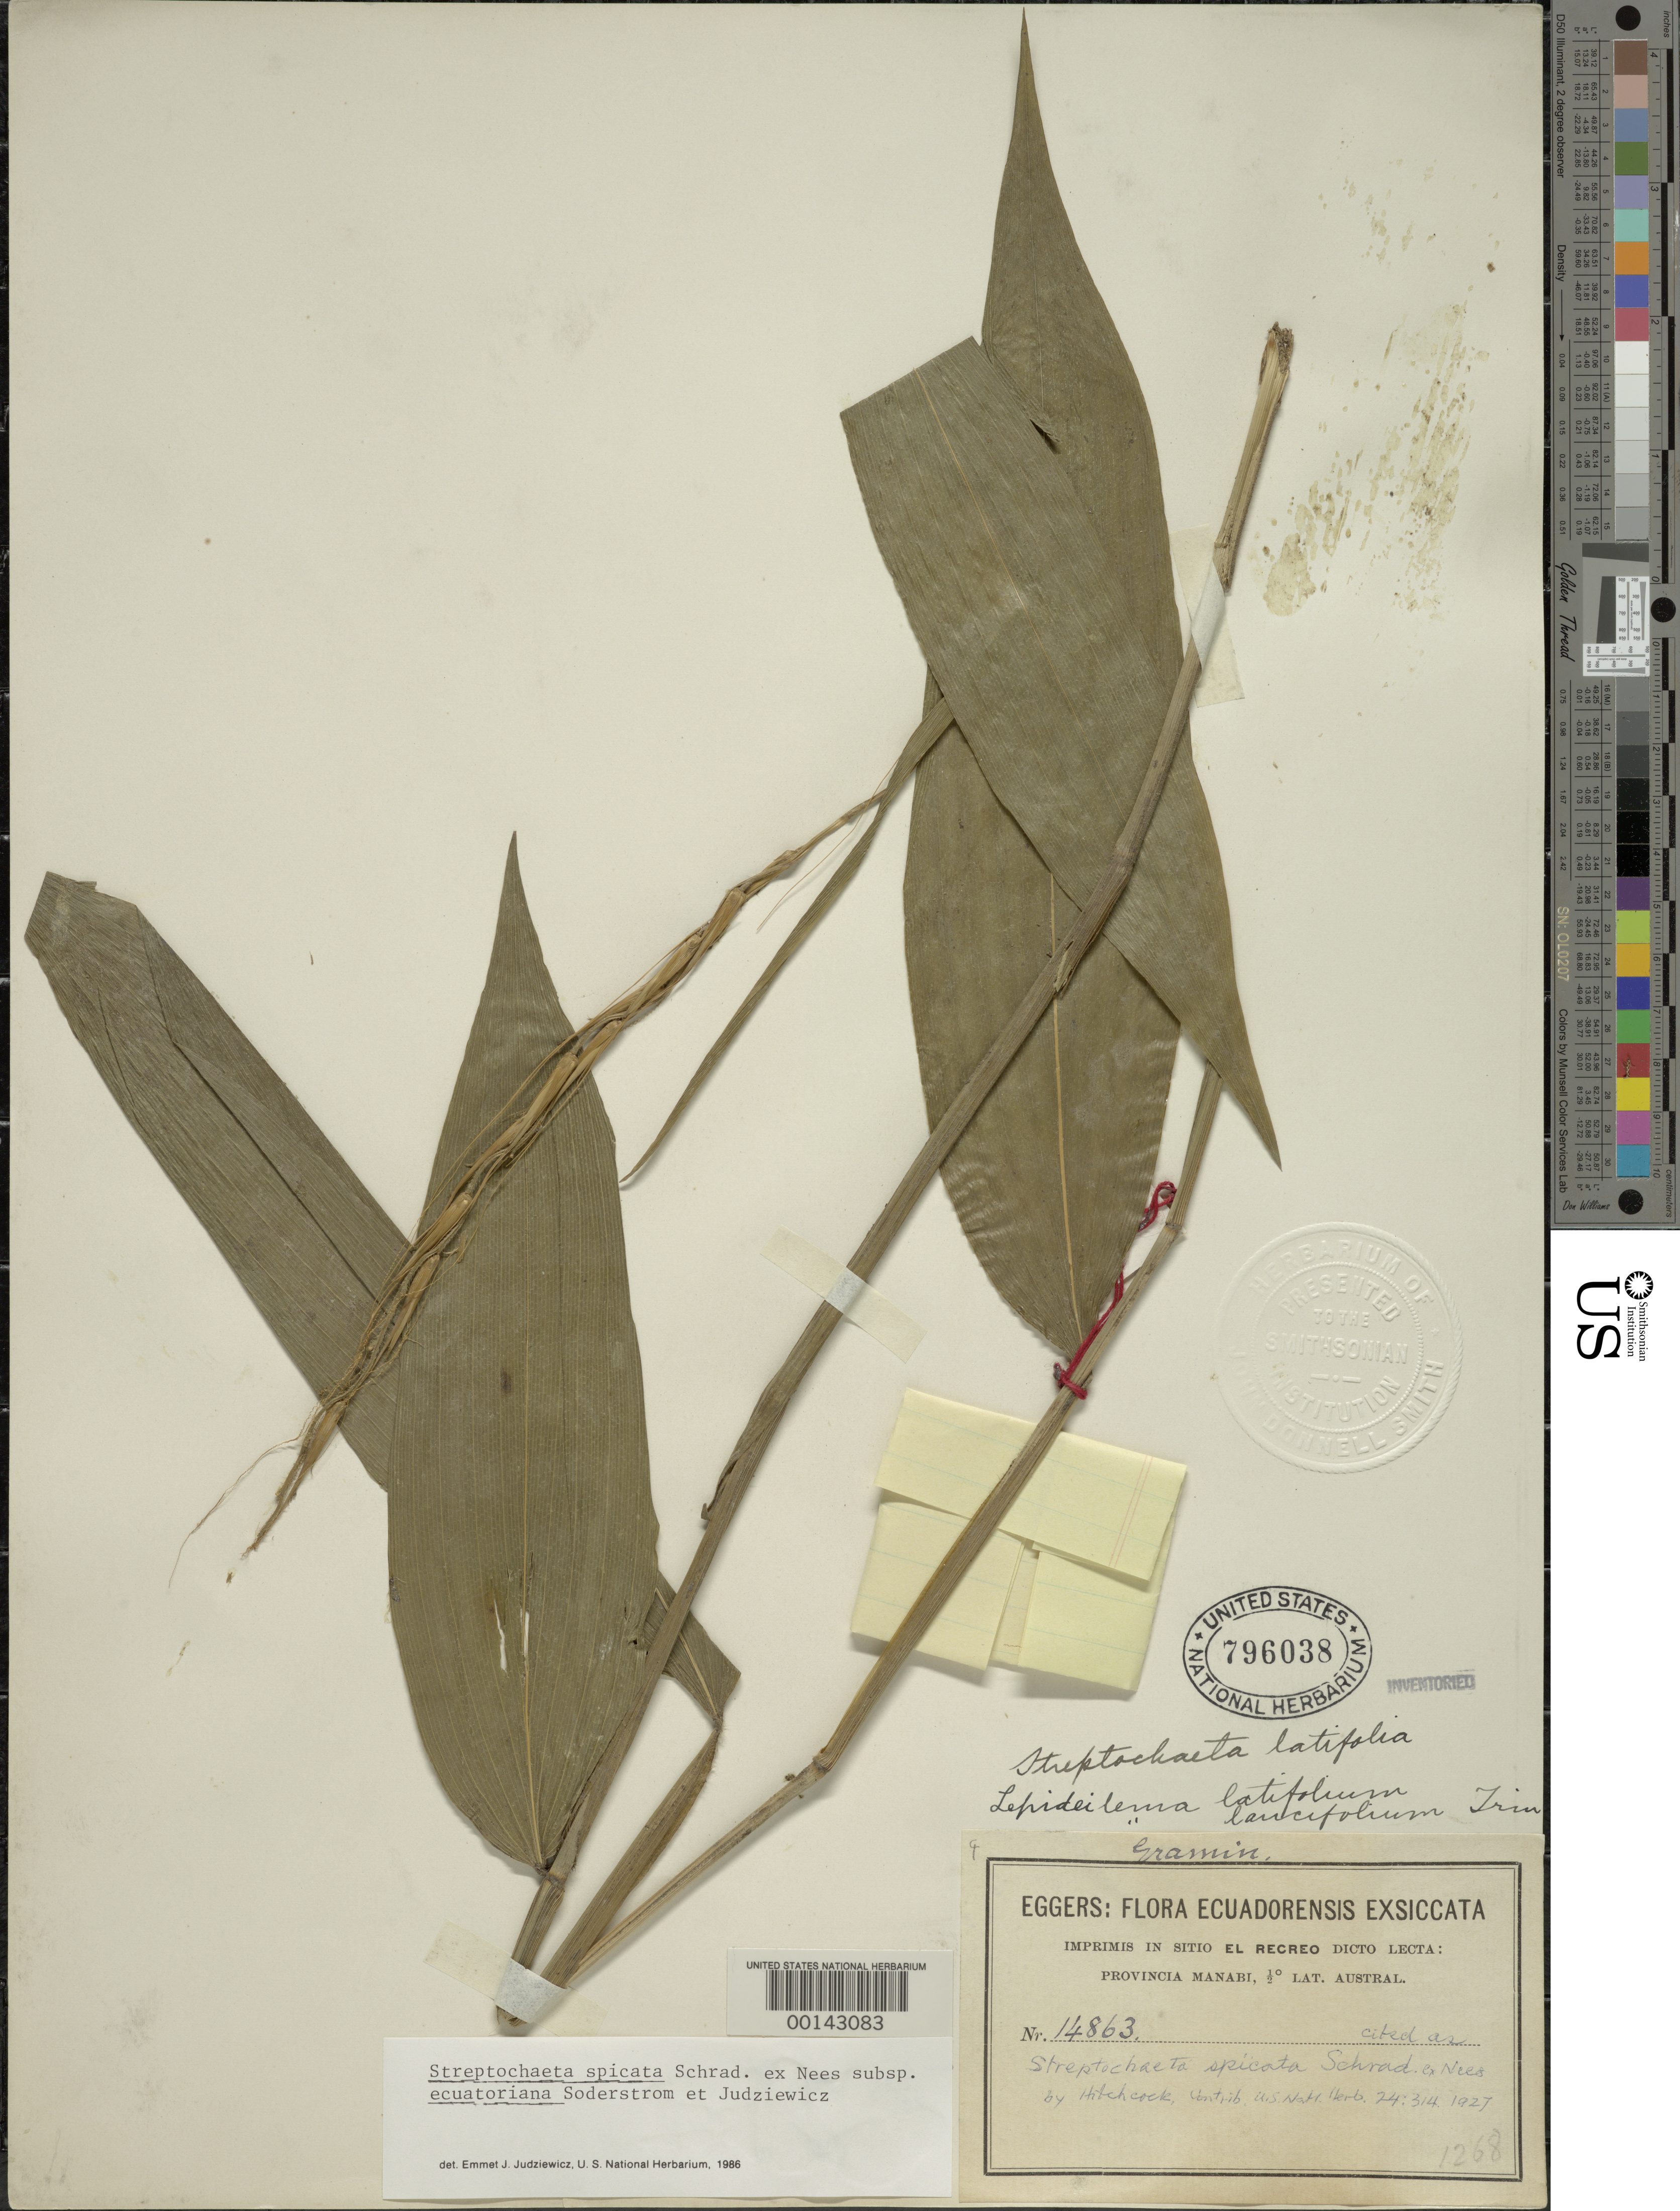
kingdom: Plantae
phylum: Tracheophyta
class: Liliopsida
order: Poales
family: Poaceae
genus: Streptochaeta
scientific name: Streptochaeta spicata subsp. ecuatoriana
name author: Judz. & Soderstr.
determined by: Poaceae Reorganization Project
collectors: H. F. A. von Eggers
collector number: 14863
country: Ecuador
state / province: Manabí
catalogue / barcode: US 796038